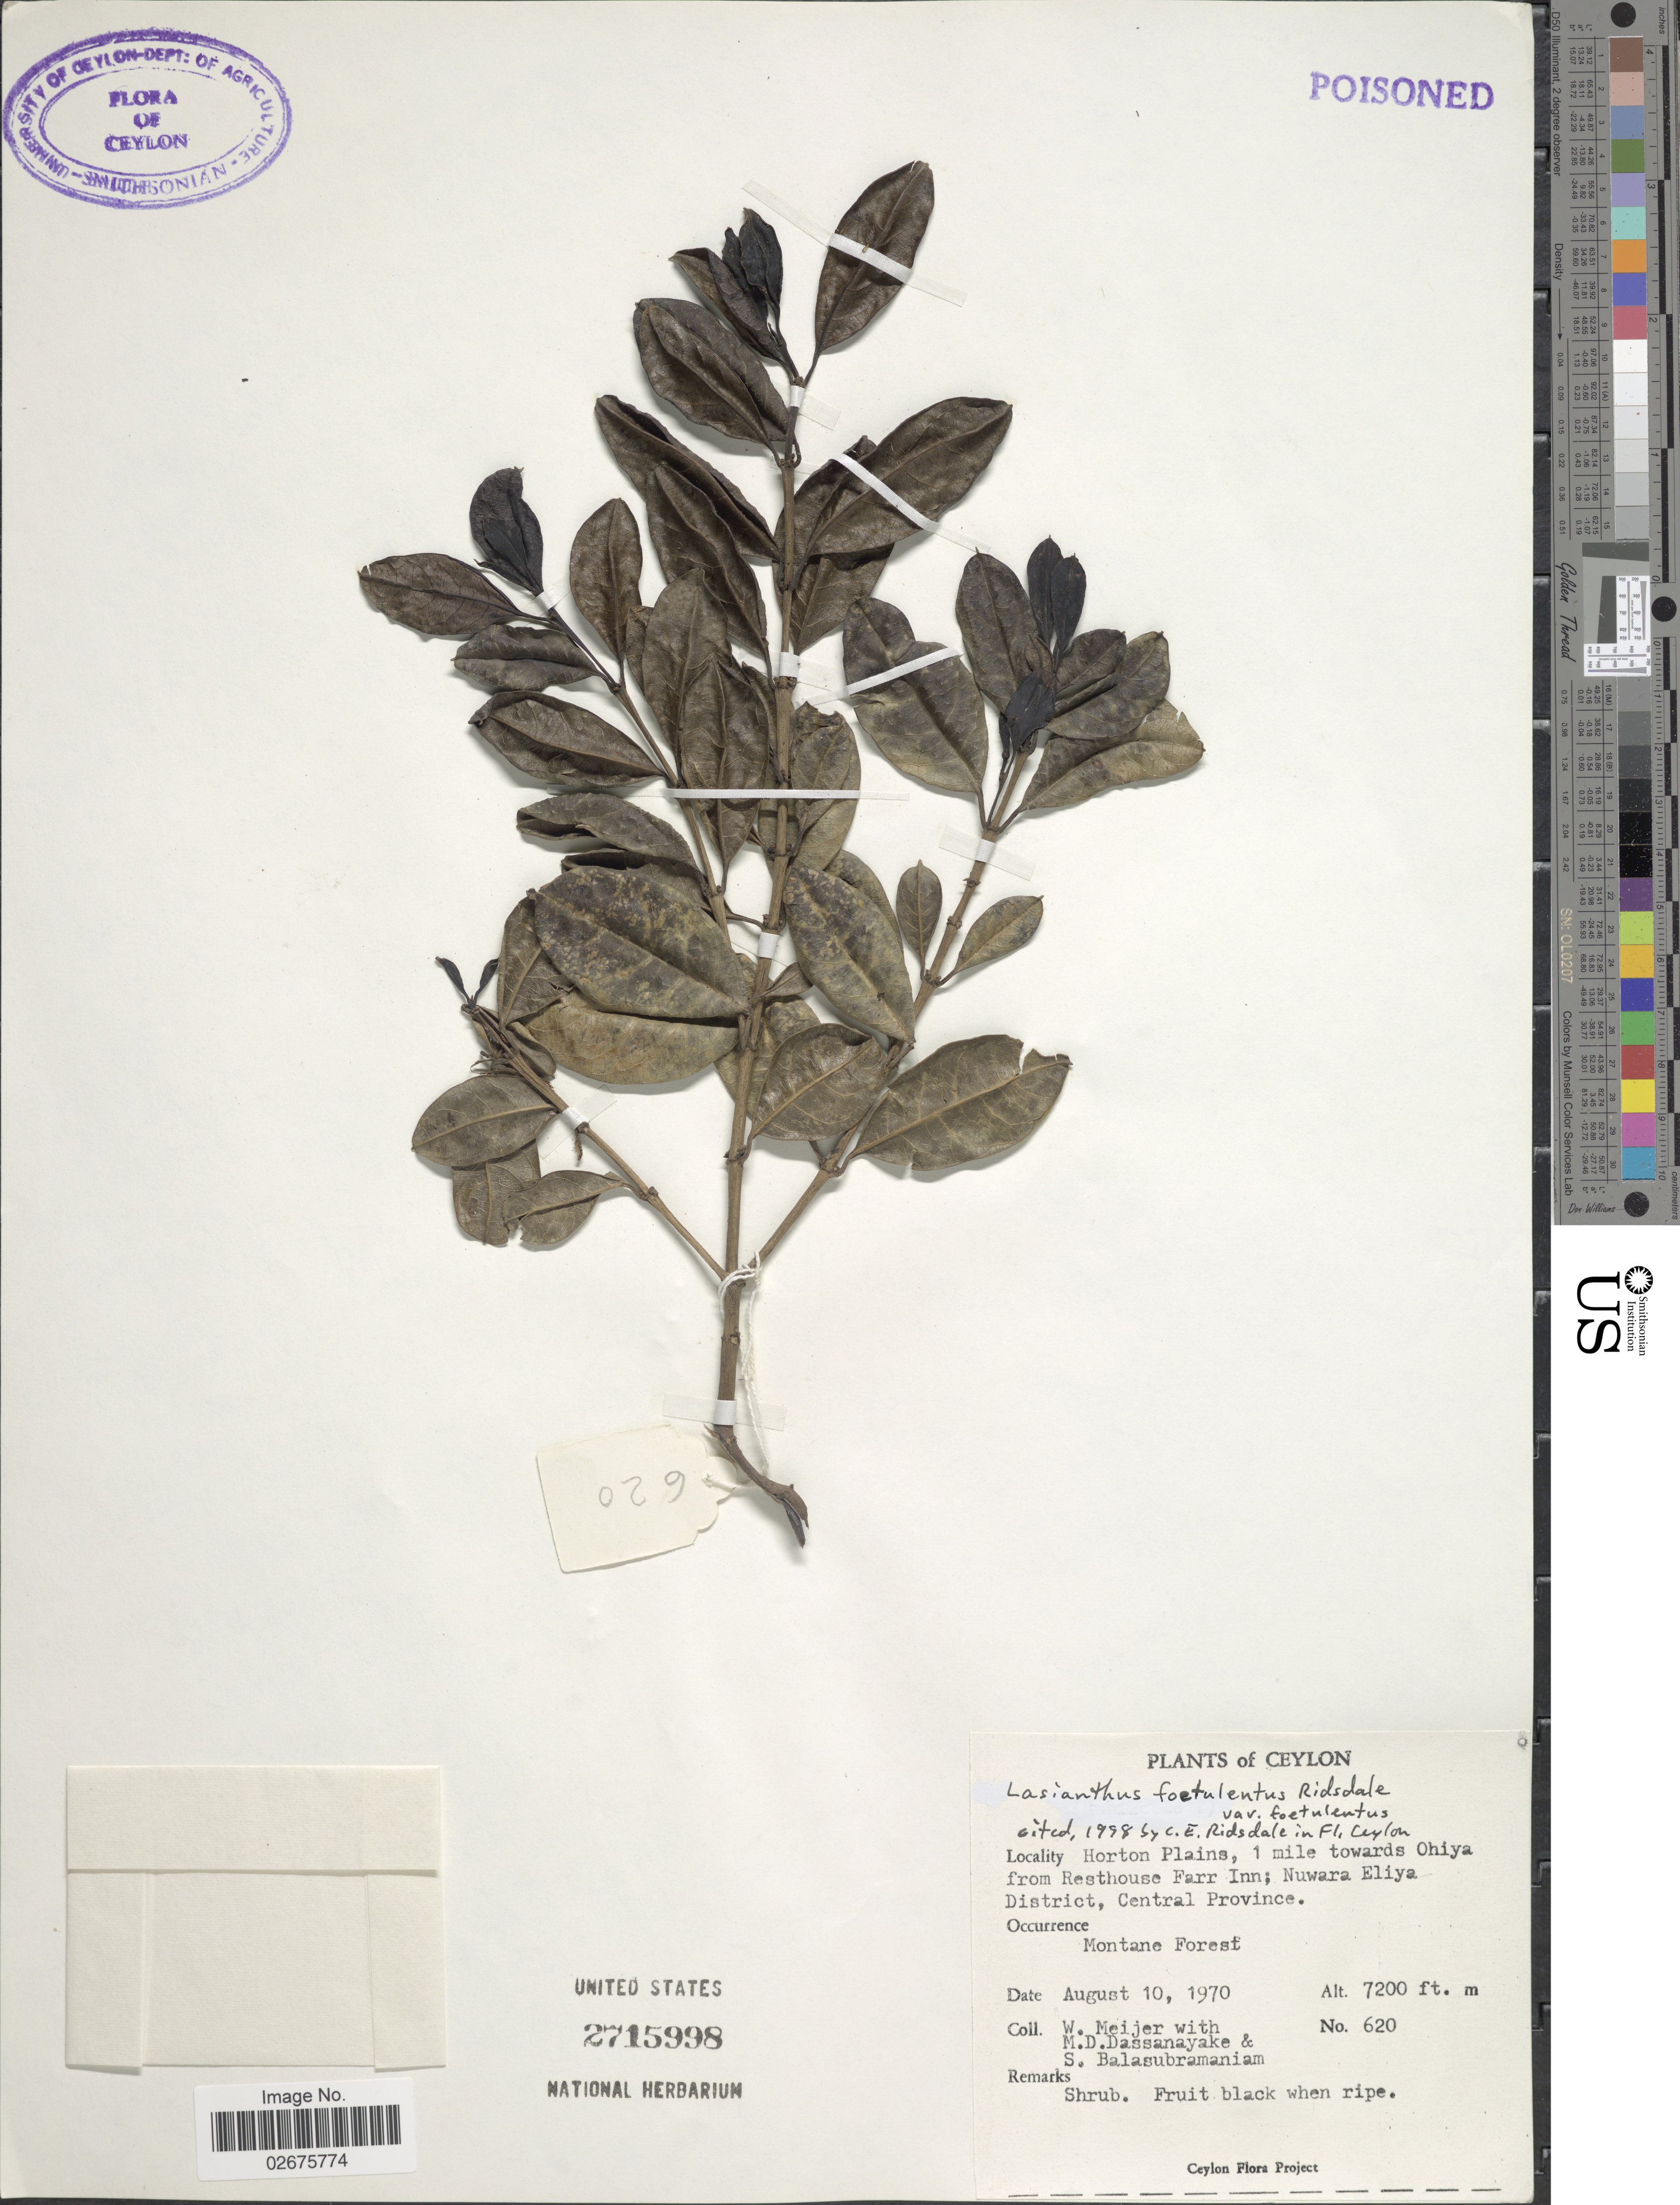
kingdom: Plantae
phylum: Tracheophyta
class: Magnoliopsida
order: Gentianales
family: Rubiaceae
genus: Lasianthus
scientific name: Lasianthus foetalentus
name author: Ridsdale in sched.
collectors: W. Meijer, M. D. Dassanayake & S. Balasubramaniam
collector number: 620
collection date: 1970-08-10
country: Sri Lanka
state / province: Central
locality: Ceylon, Horton Plains, 1 miles towards Ohiya from Resthouse Farr Inn, Nuwara Eliya District, Central Province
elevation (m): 2195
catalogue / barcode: US 2715998